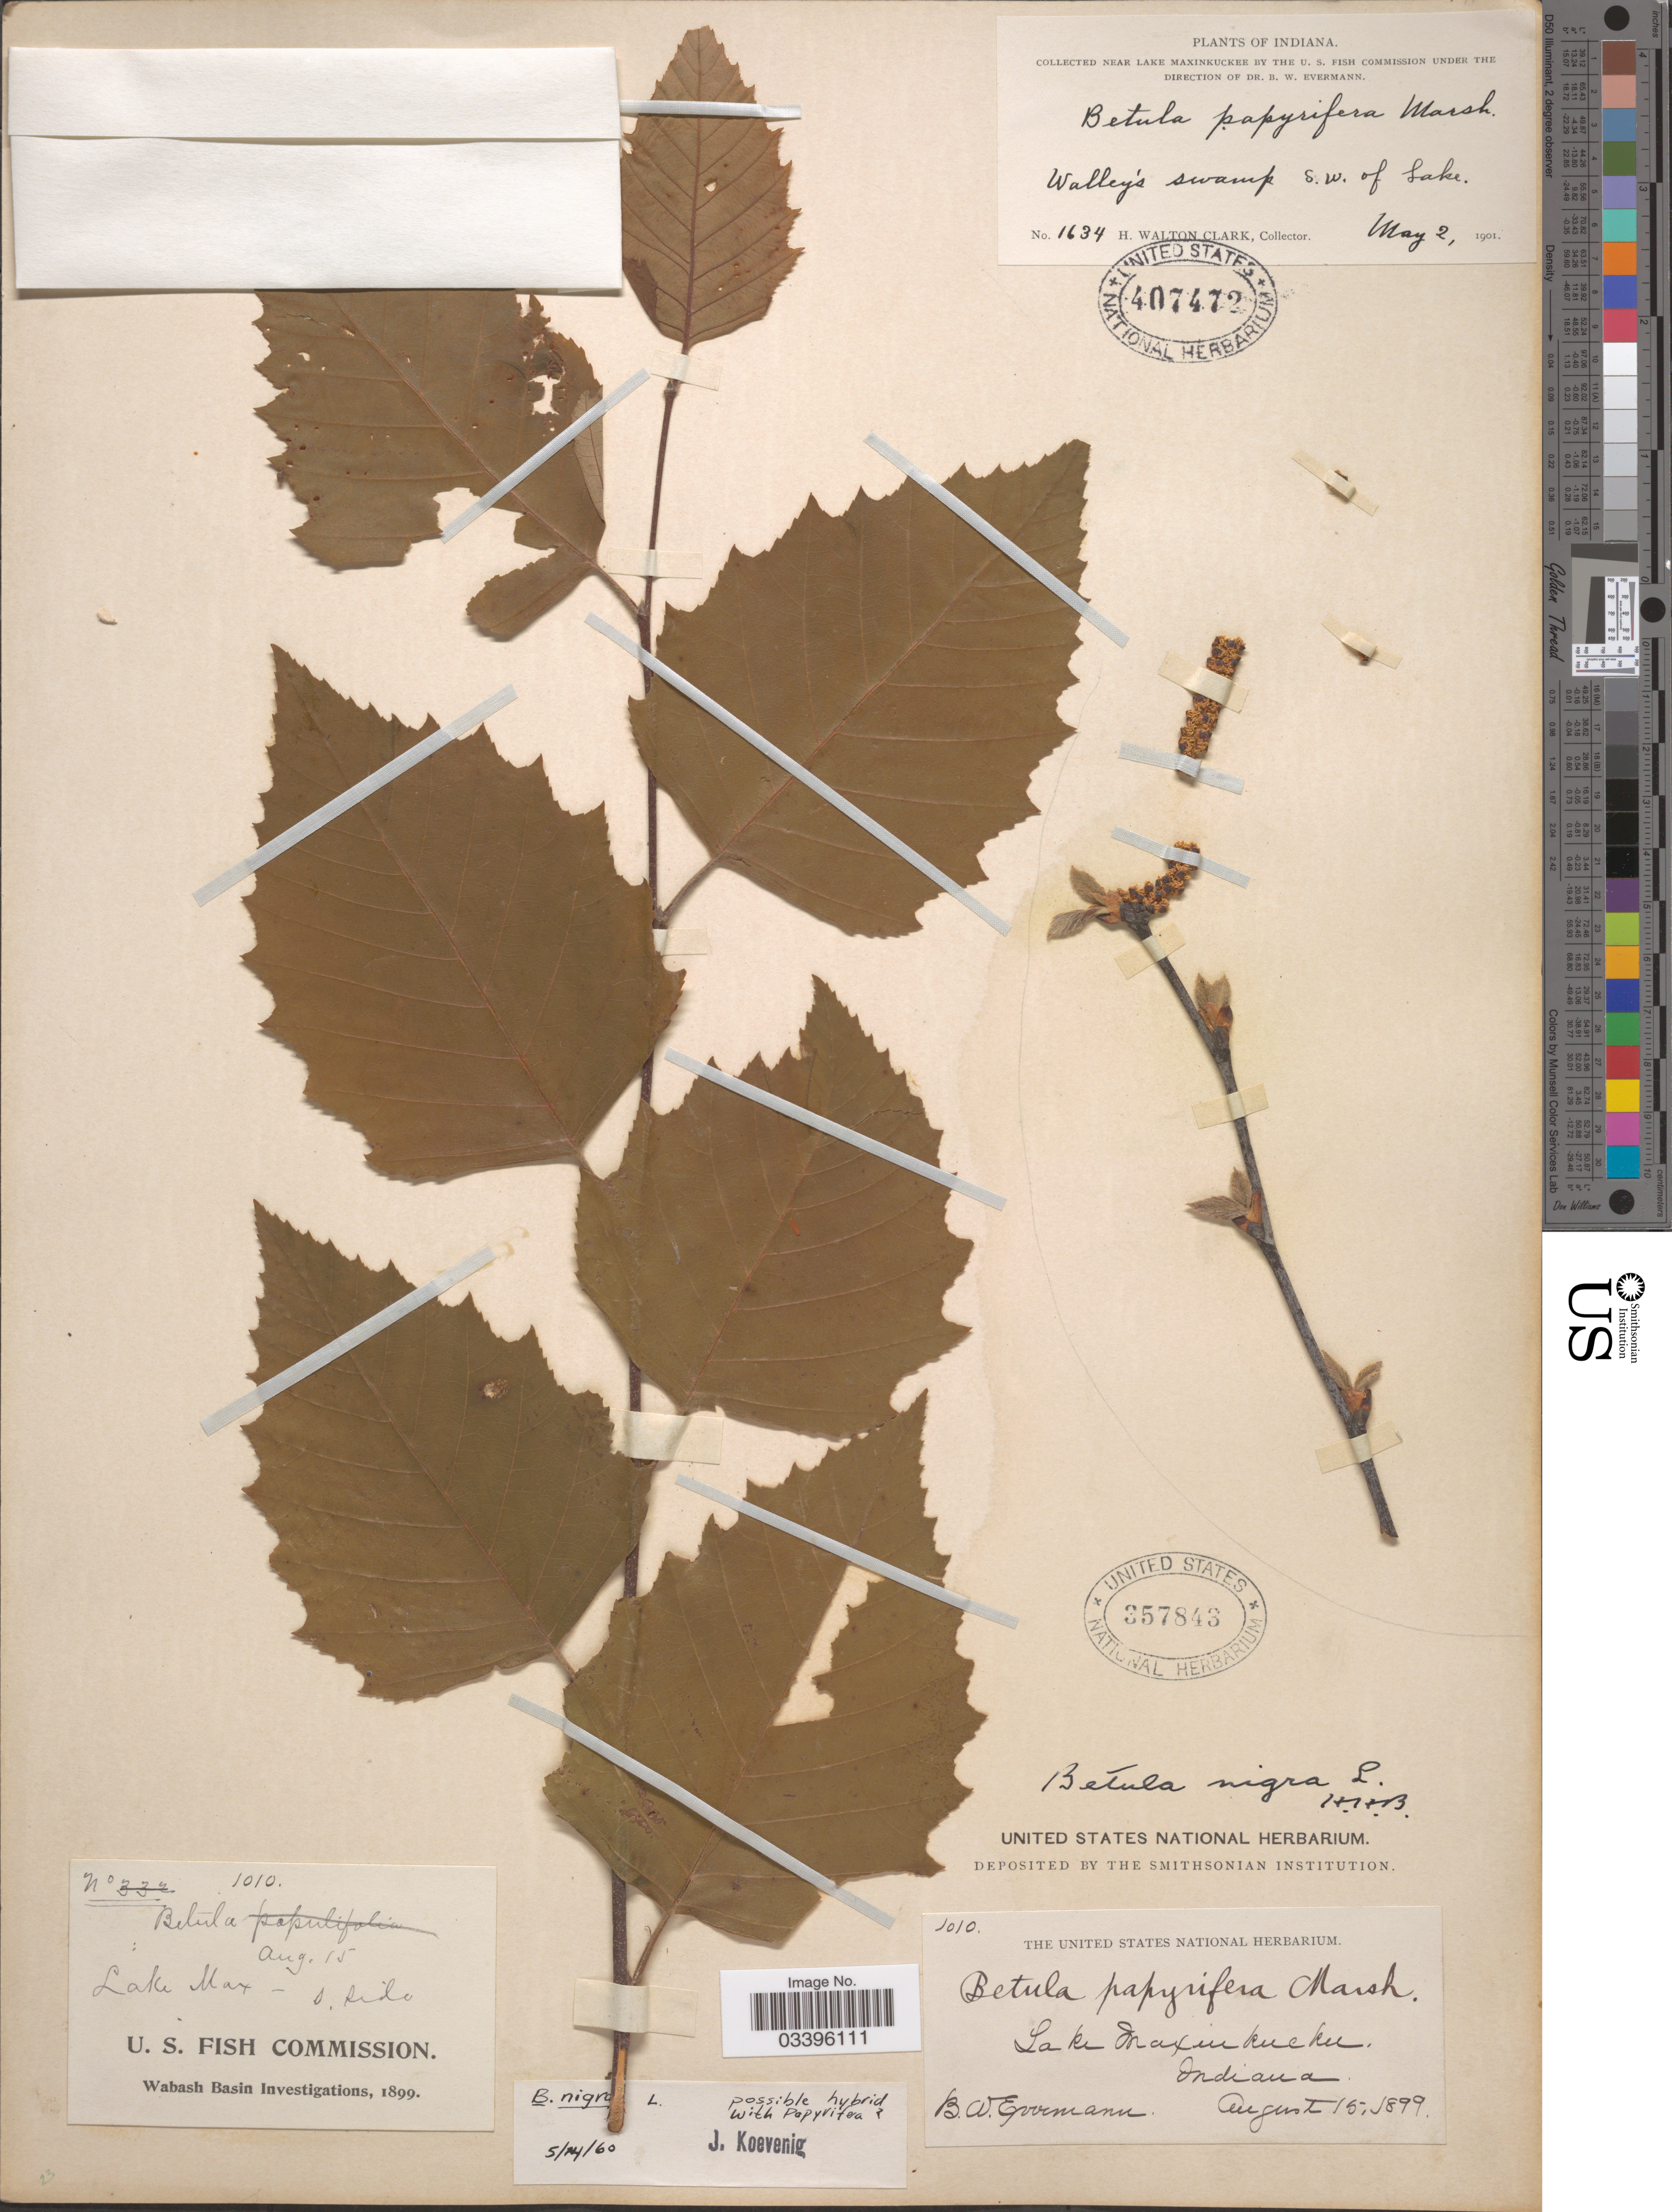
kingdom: Plantae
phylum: Tracheophyta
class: Magnoliopsida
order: Fagales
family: Betulaceae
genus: Betula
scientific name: Betula nigra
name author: L.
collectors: B. W. Evermann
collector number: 1010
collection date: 1899-08-15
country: United States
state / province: Indiana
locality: Lake Maxinkuckee.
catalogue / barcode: US 357843-2